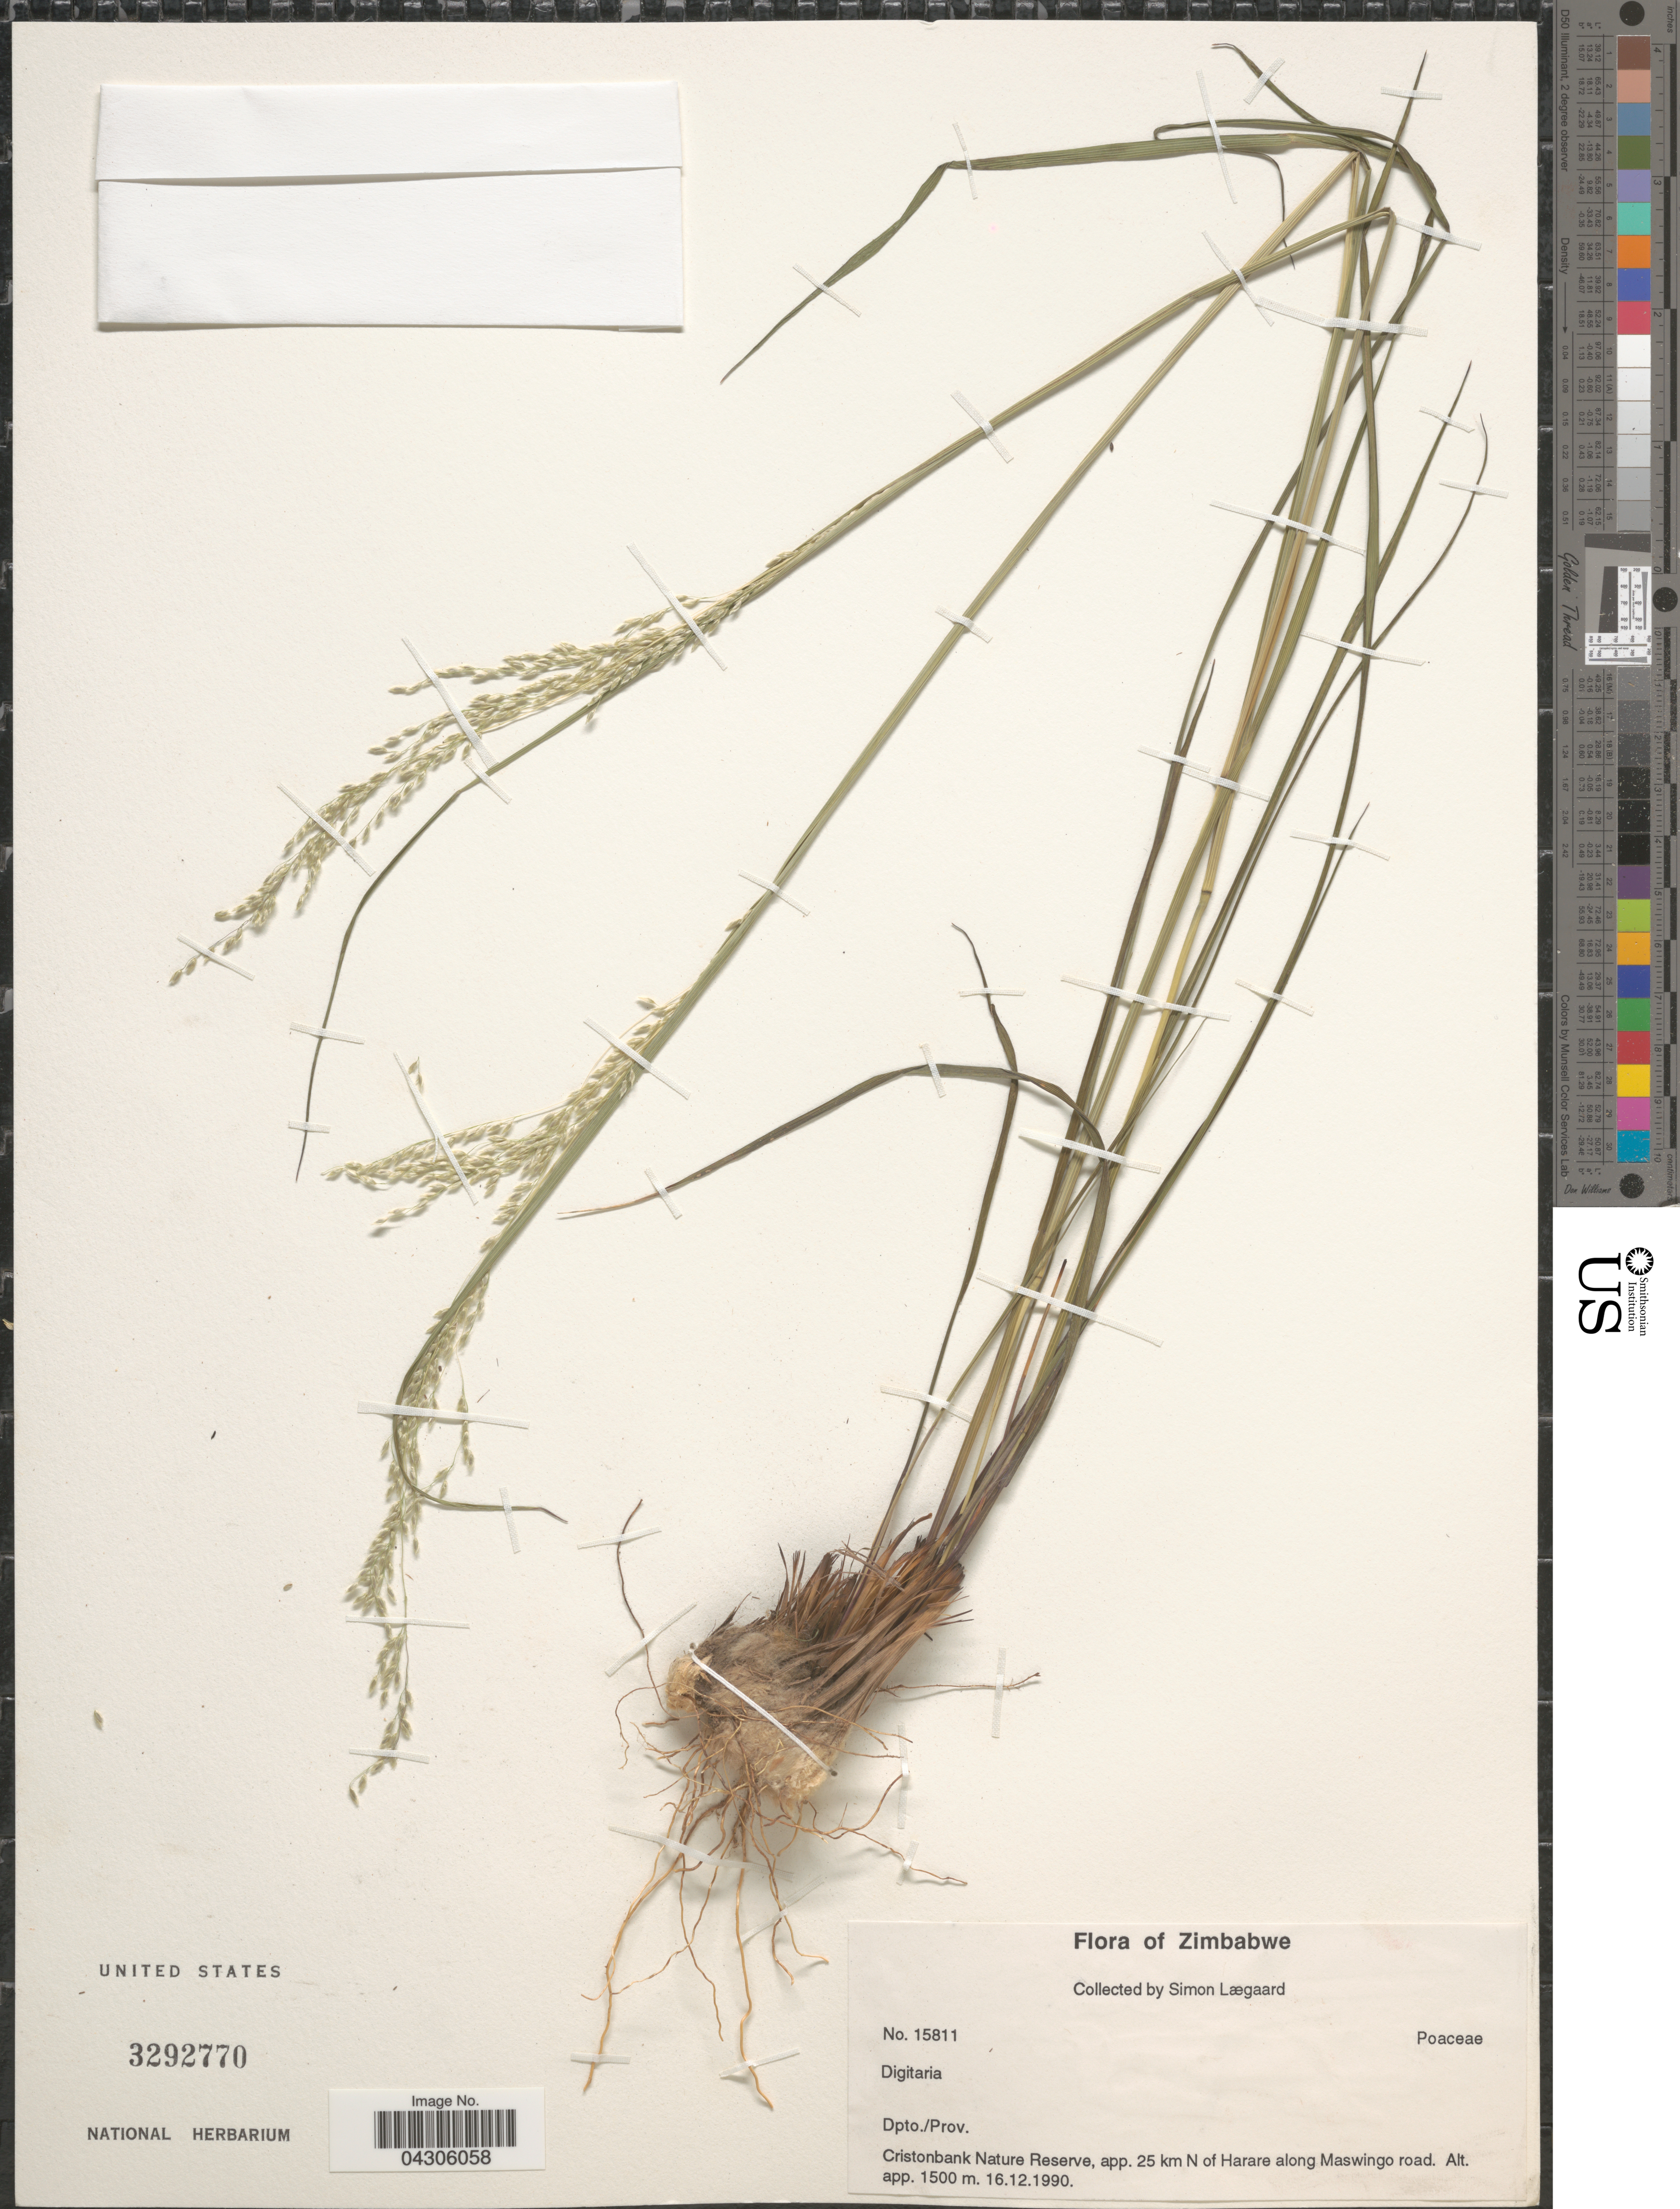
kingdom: Plantae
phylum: Tracheophyta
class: Liliopsida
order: Poales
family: Poaceae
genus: Digitaria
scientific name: Digitaria sp.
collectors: S. Lægaard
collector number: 15811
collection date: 1990-12-16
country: Zimbabwe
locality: Dpto./Prov. Cristonbank Nature Reserve, app. 25 km N of Harare along Maswingo road.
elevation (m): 1500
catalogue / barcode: US 3292770